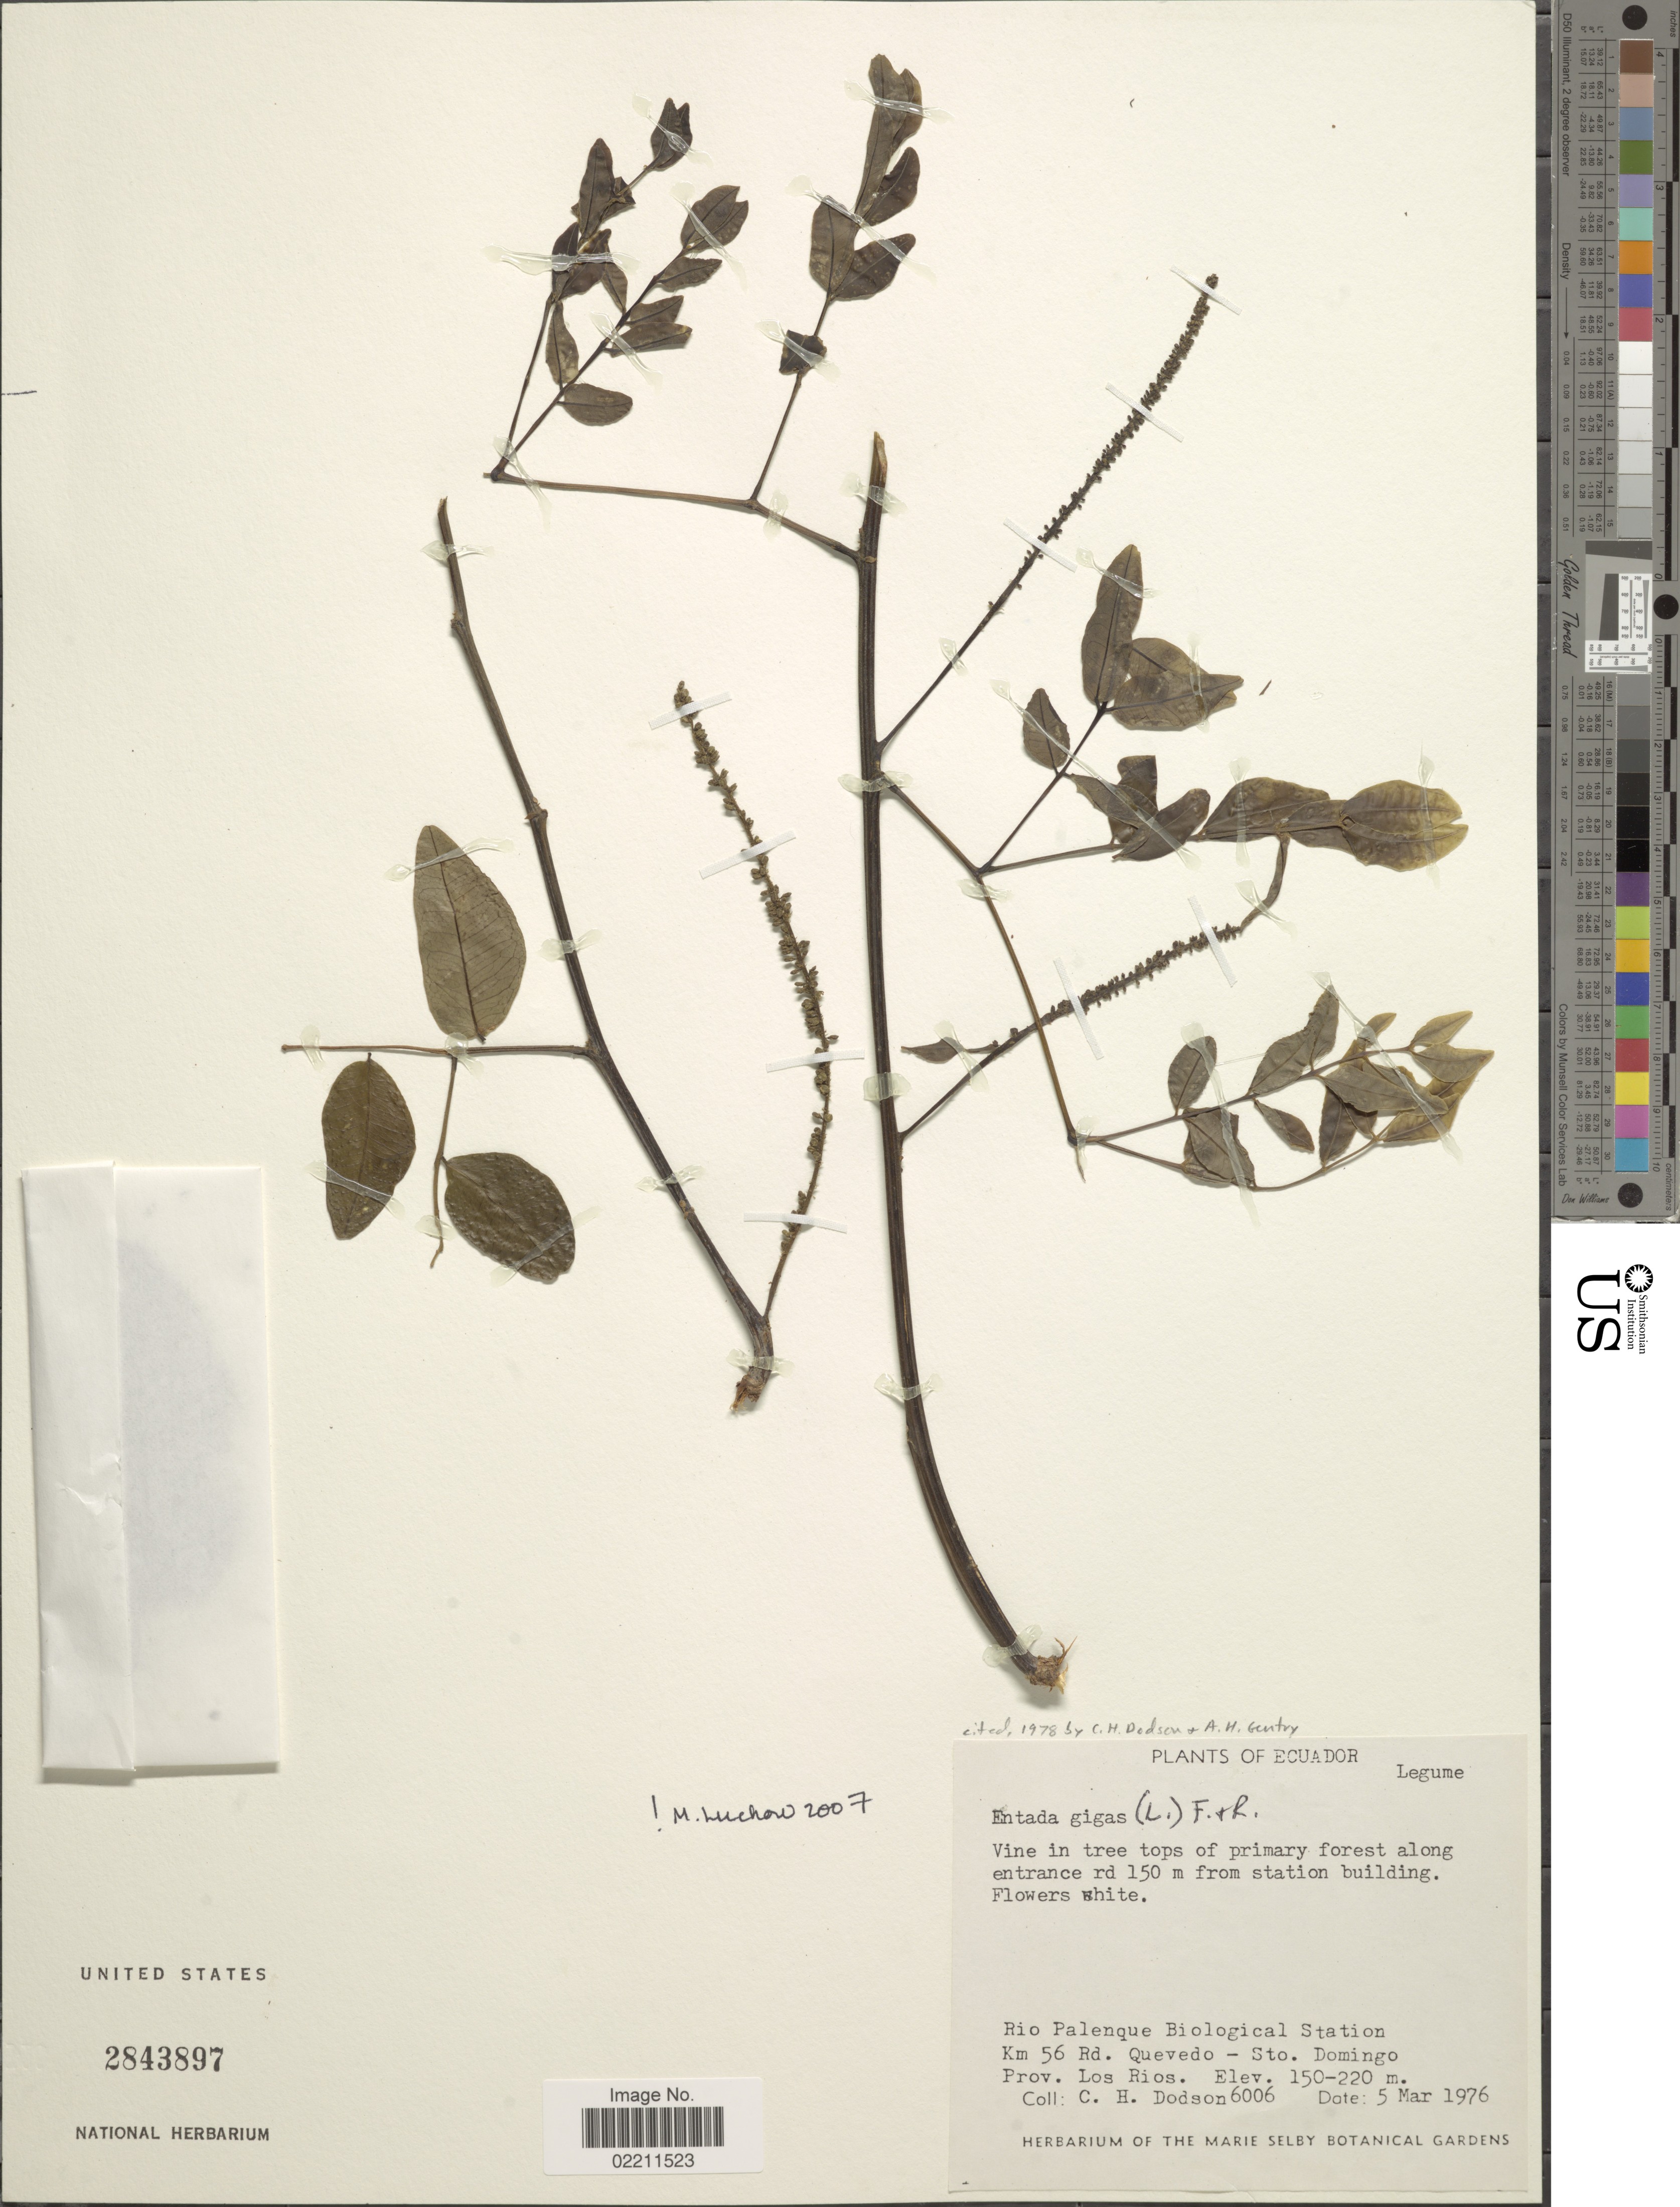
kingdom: Plantae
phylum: Tracheophyta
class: Magnoliopsida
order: Fabales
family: Fabaceae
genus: Entada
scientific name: Entada gigas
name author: (L.) Fawc. & Rendle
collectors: C. H. Dodson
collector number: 6006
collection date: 1976-03-05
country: Ecuador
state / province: Los Ríos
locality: Rio Palenque Biological Station Km 56 Rd. Quevedo - Sto Domingo. Prov. Los Rios.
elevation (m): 150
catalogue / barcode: US 2843897